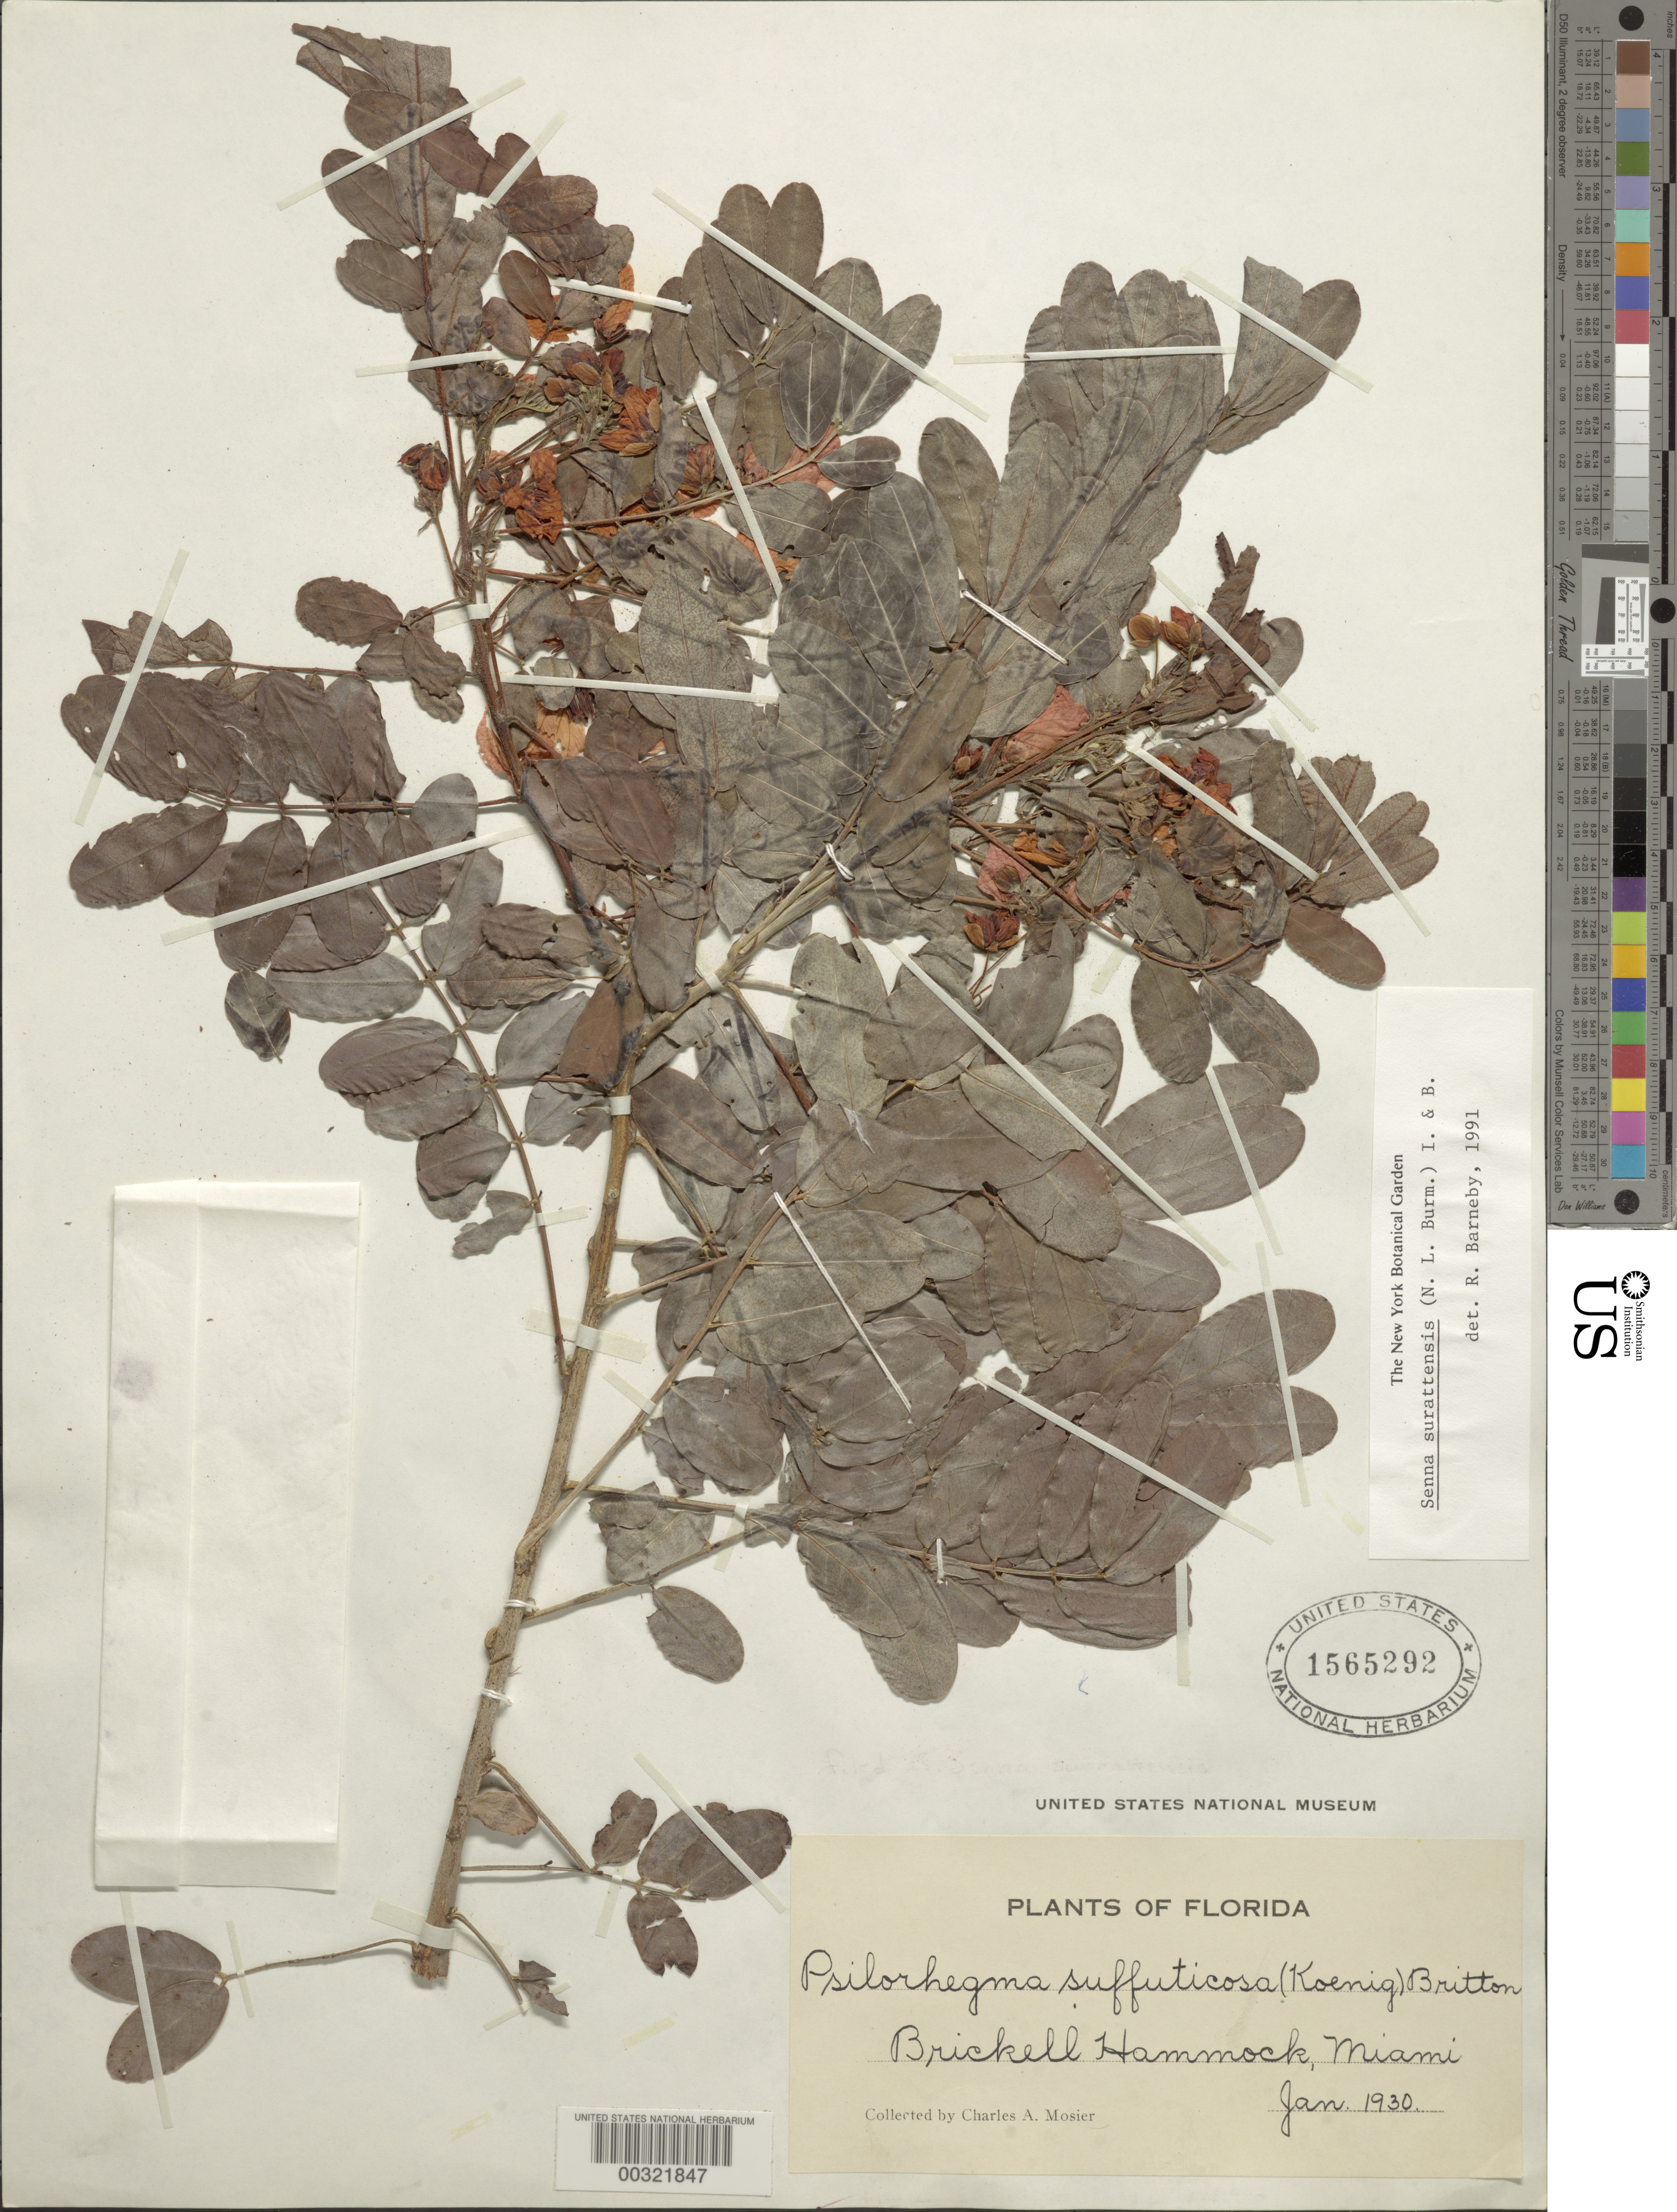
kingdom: Plantae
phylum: Tracheophyta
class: Magnoliopsida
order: Fabales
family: Fabaceae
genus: Senna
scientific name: Senna surattensis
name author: (Burm. f.) H.S. Irwin & Barneby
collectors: C. Moiser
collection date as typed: Jan 1930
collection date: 1930-01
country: United States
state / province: Florida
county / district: Dade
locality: Brickell hammock, miami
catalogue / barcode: US 1565292